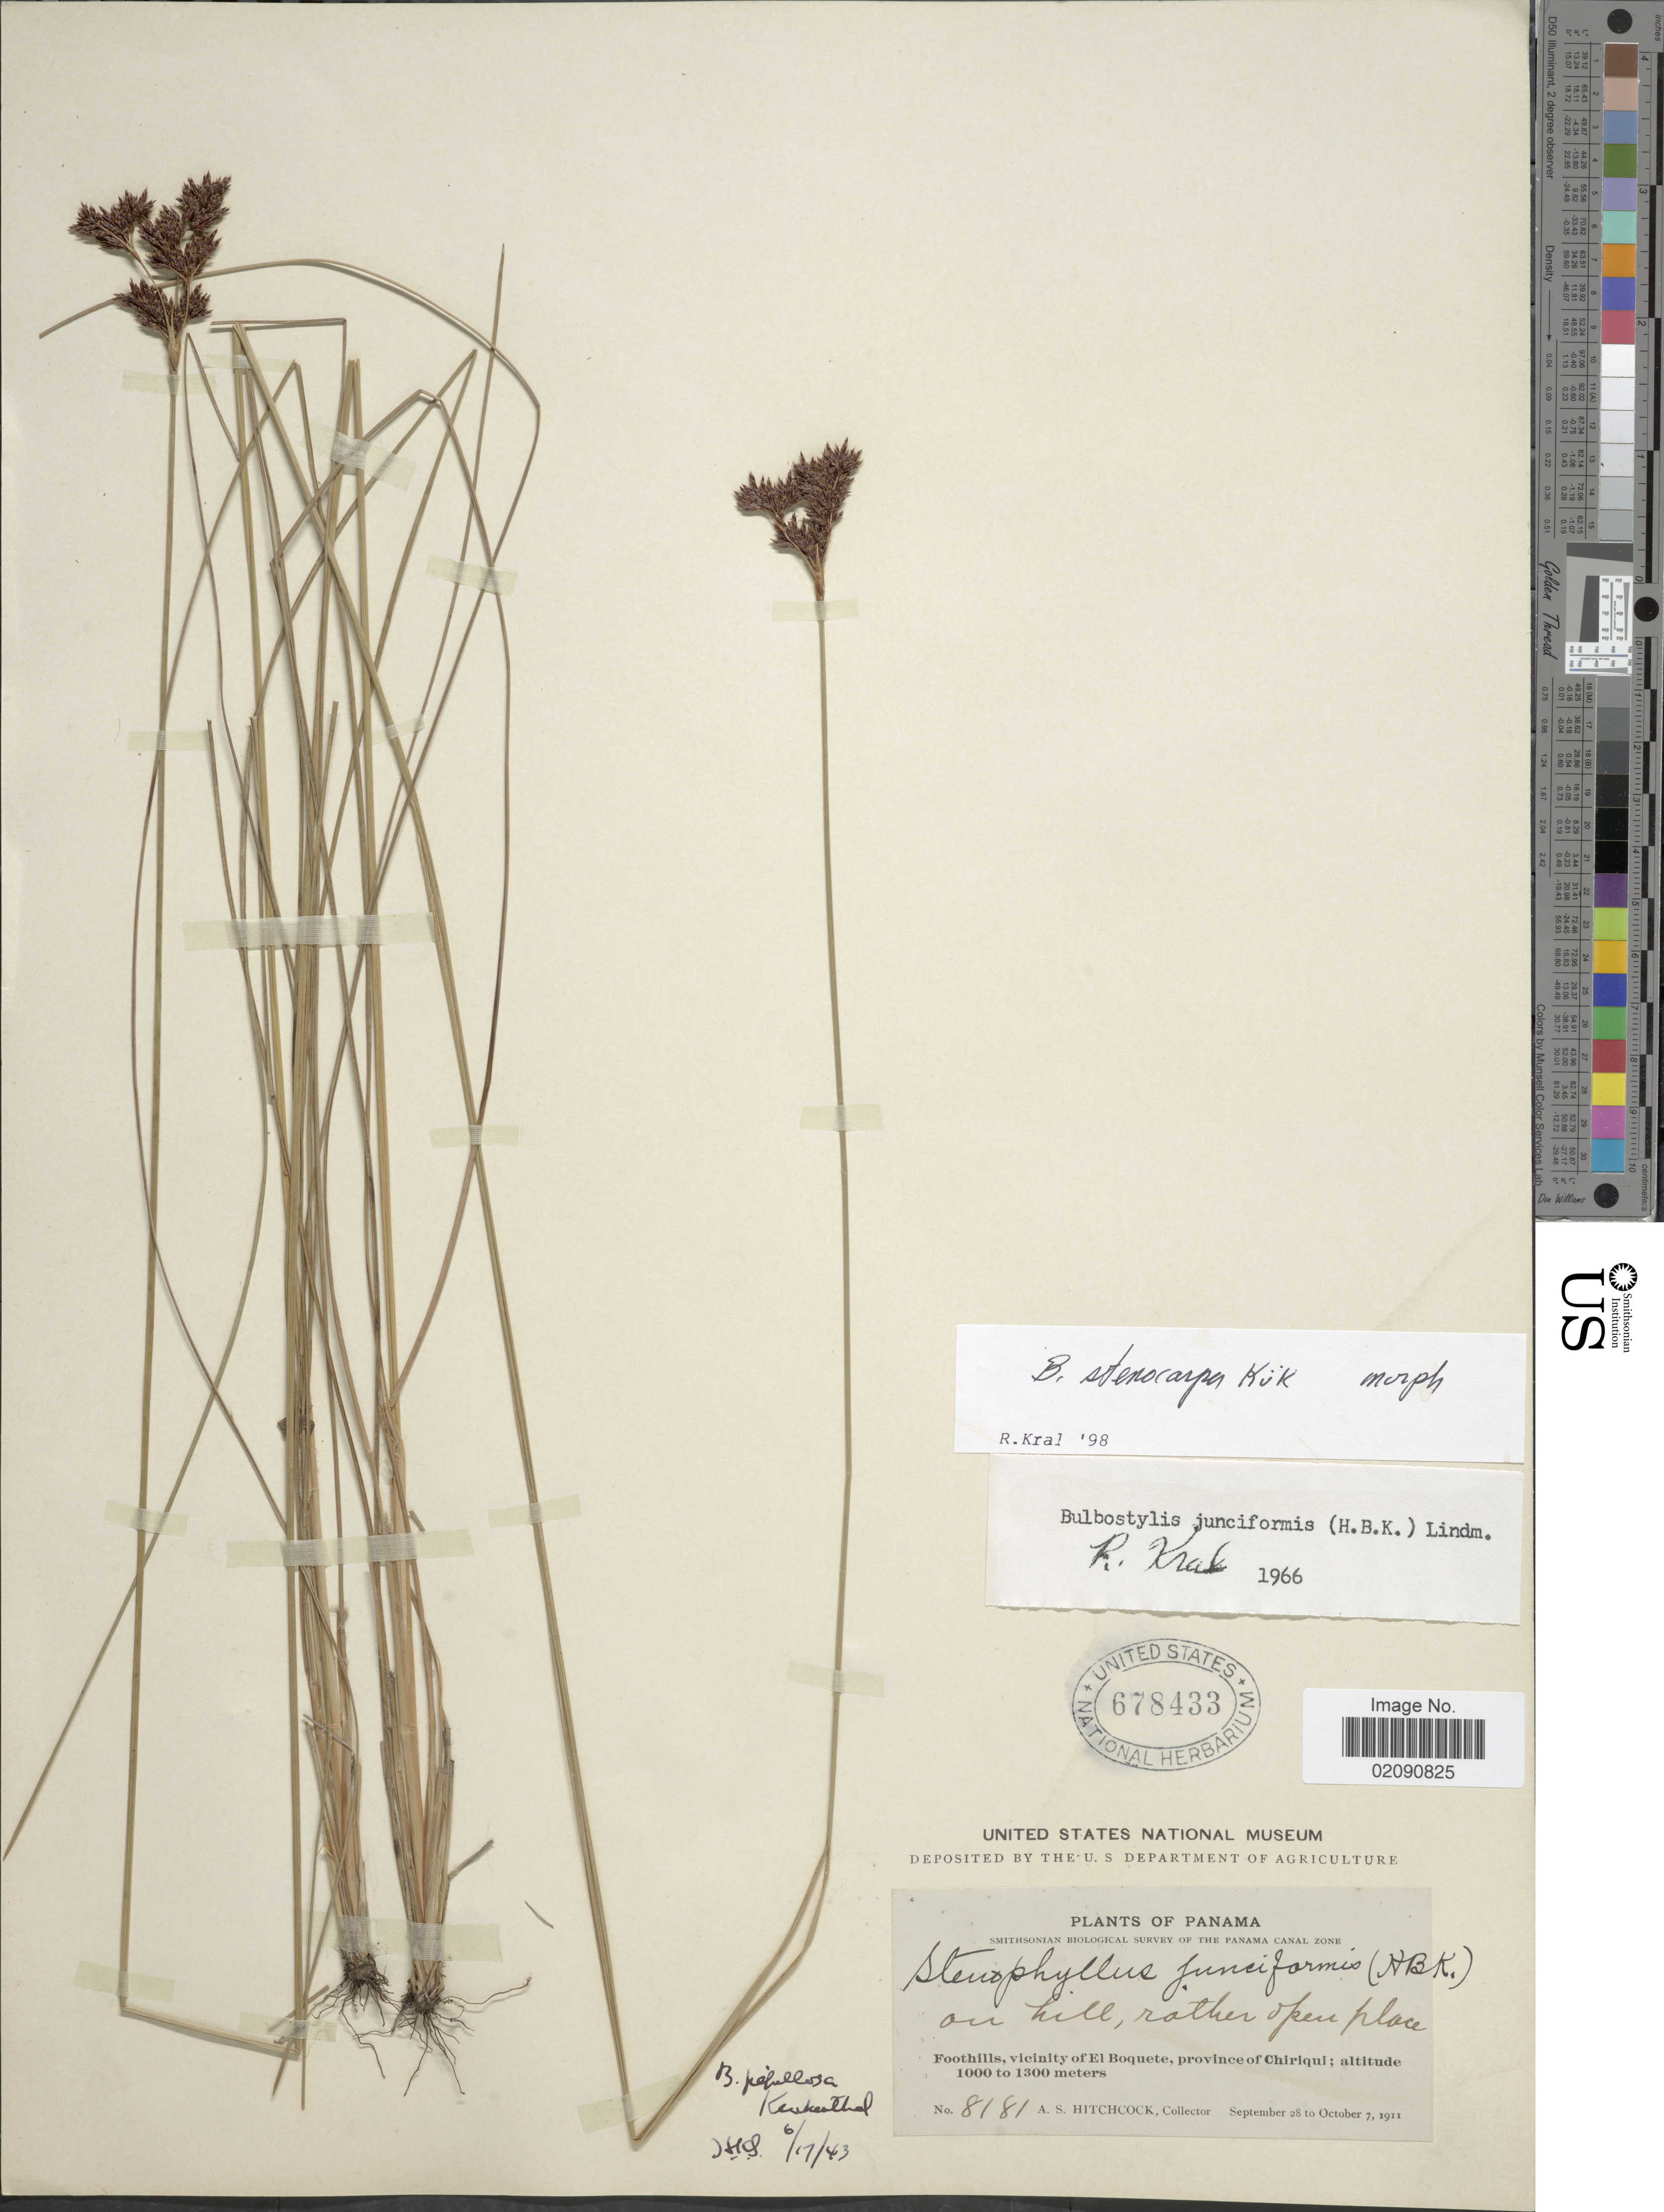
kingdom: Plantae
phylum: Tracheophyta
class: Liliopsida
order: Poales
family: Cyperaceae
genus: Bulbostylis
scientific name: Bulbostylis stenocarpa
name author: Kük.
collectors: A. S. Hitchcock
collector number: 8181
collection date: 1911-09-28/1911-10-07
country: Panama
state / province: Chiriqui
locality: On hill, rather open place, Foothills, vicinity of El Boquete.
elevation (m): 1000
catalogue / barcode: US 678433